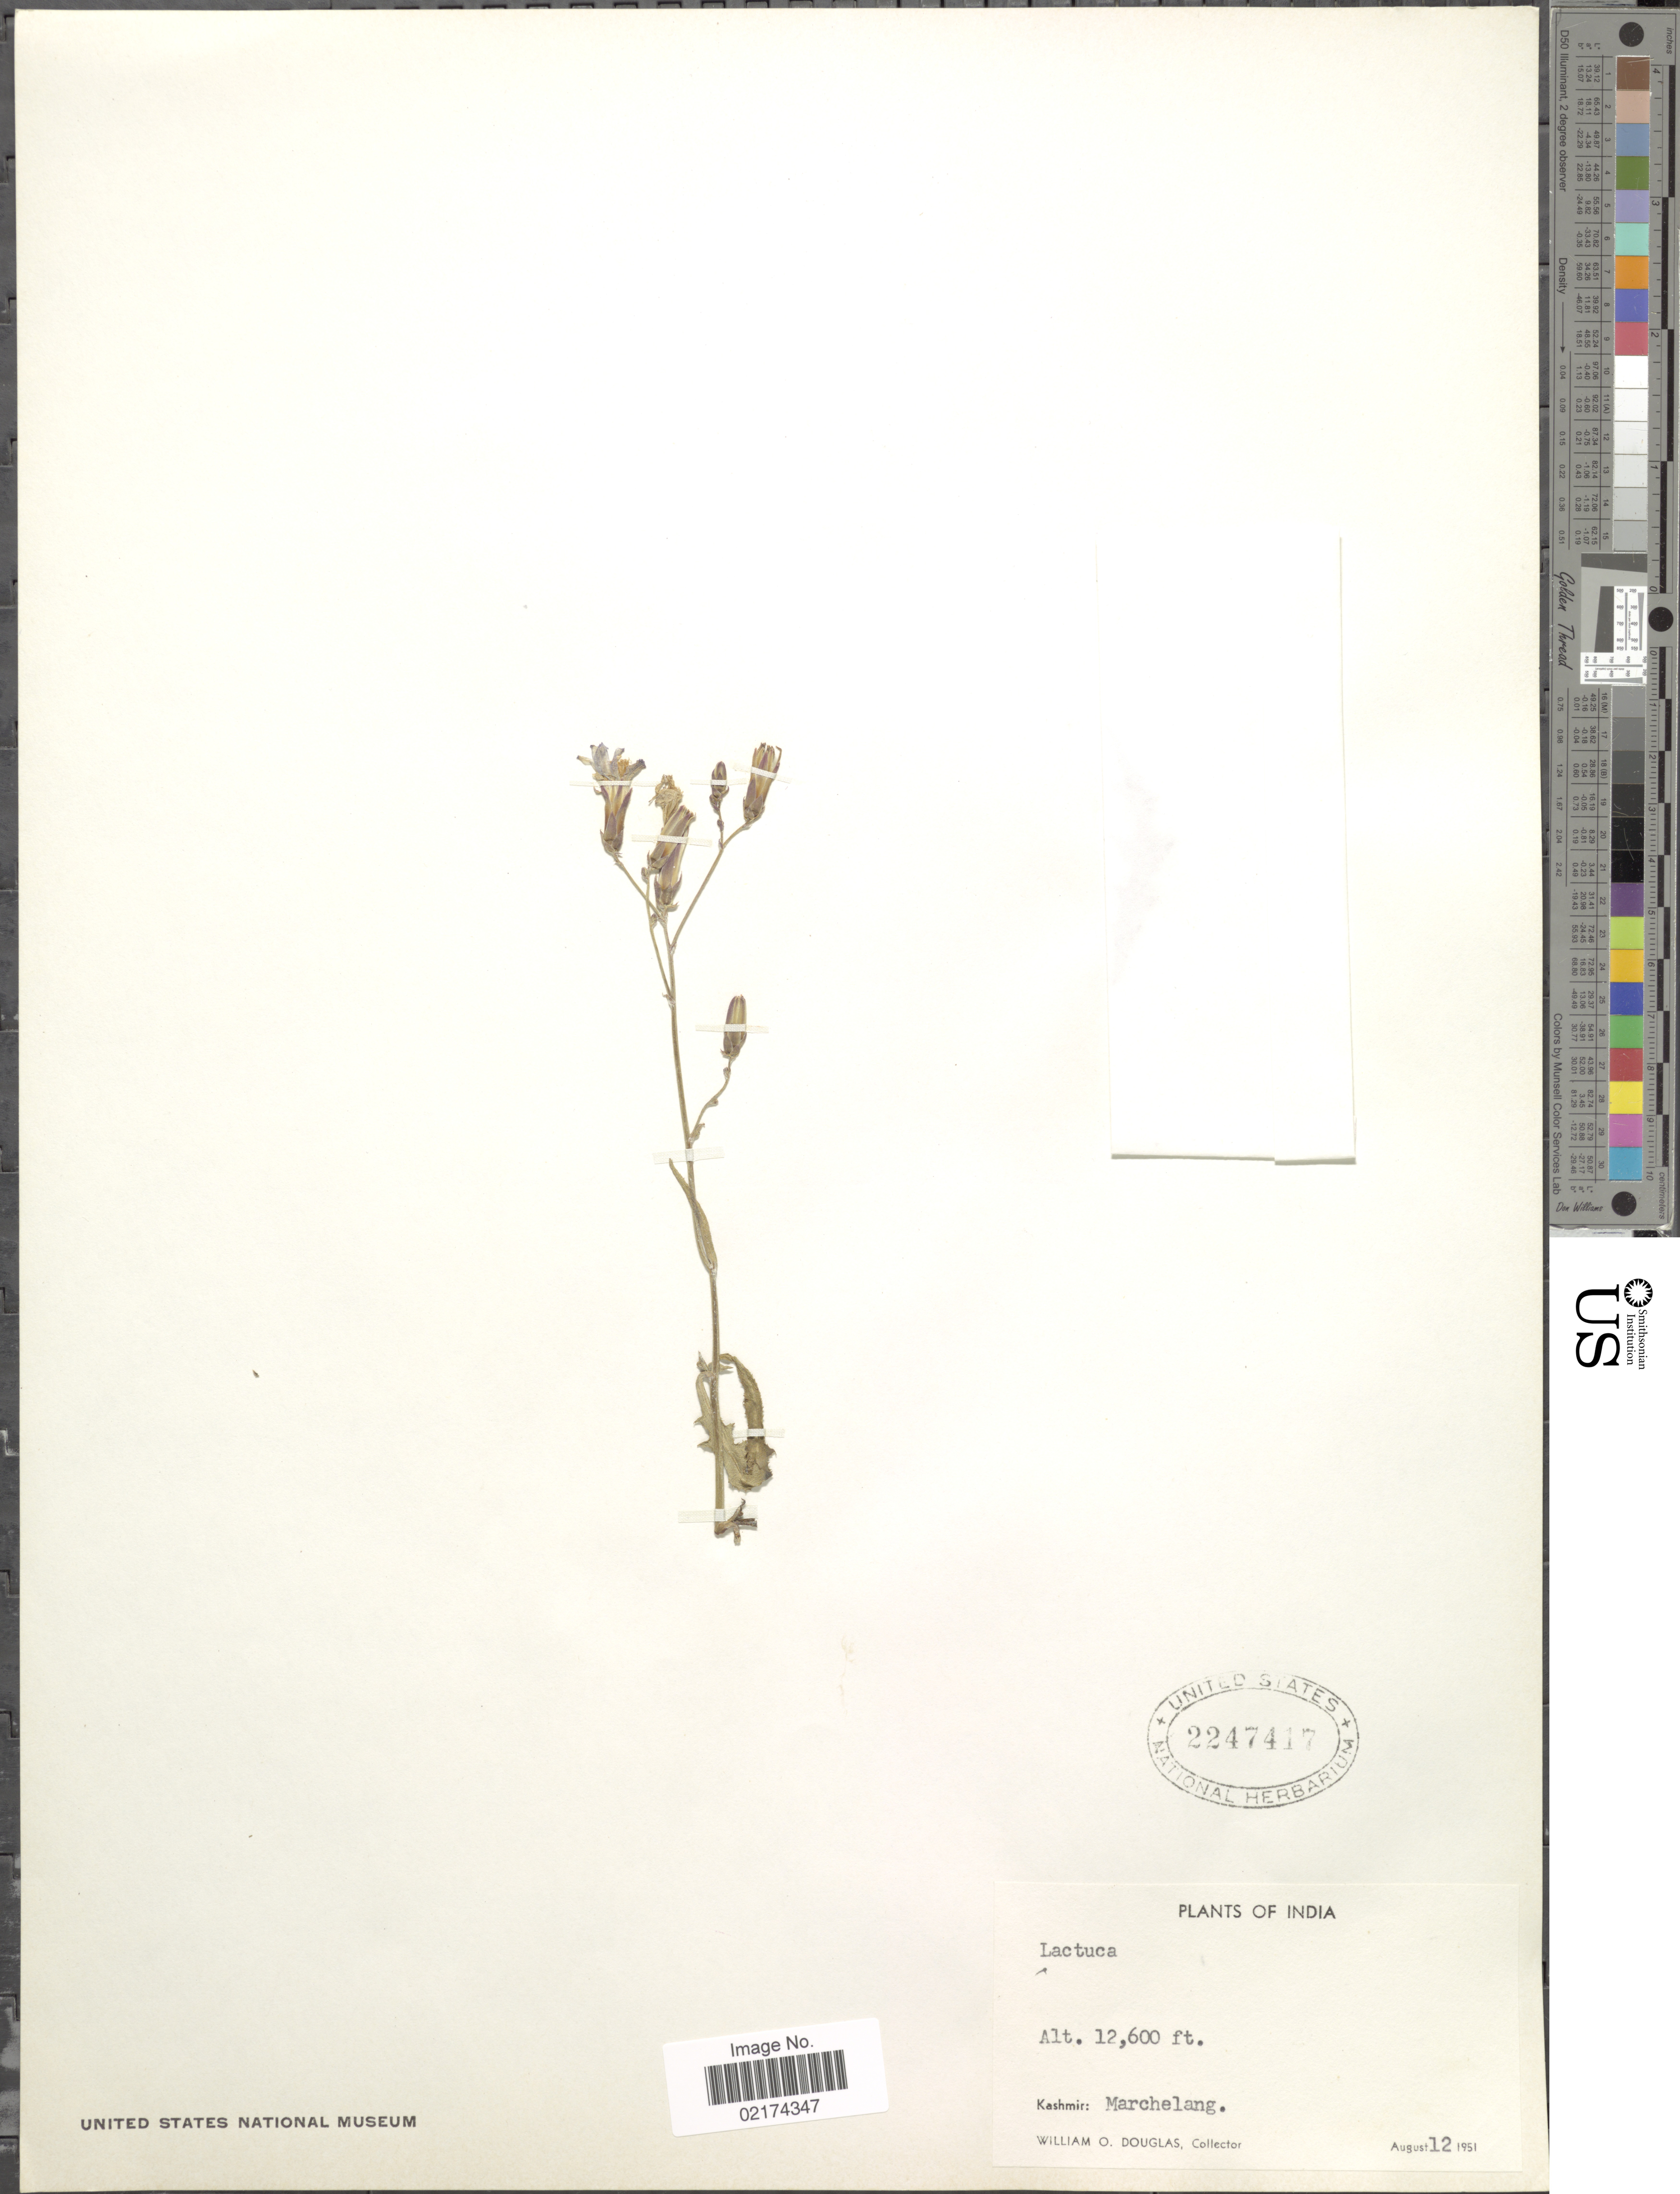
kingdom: Plantae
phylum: Tracheophyta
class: Magnoliopsida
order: Asterales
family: Asteraceae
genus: Lactuca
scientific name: Lactuca sp.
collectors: W. Douglas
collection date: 1951-08-12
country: India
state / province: Jammu and Kashmir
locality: Kashmir, Marchelang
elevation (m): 3840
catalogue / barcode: US 2247417